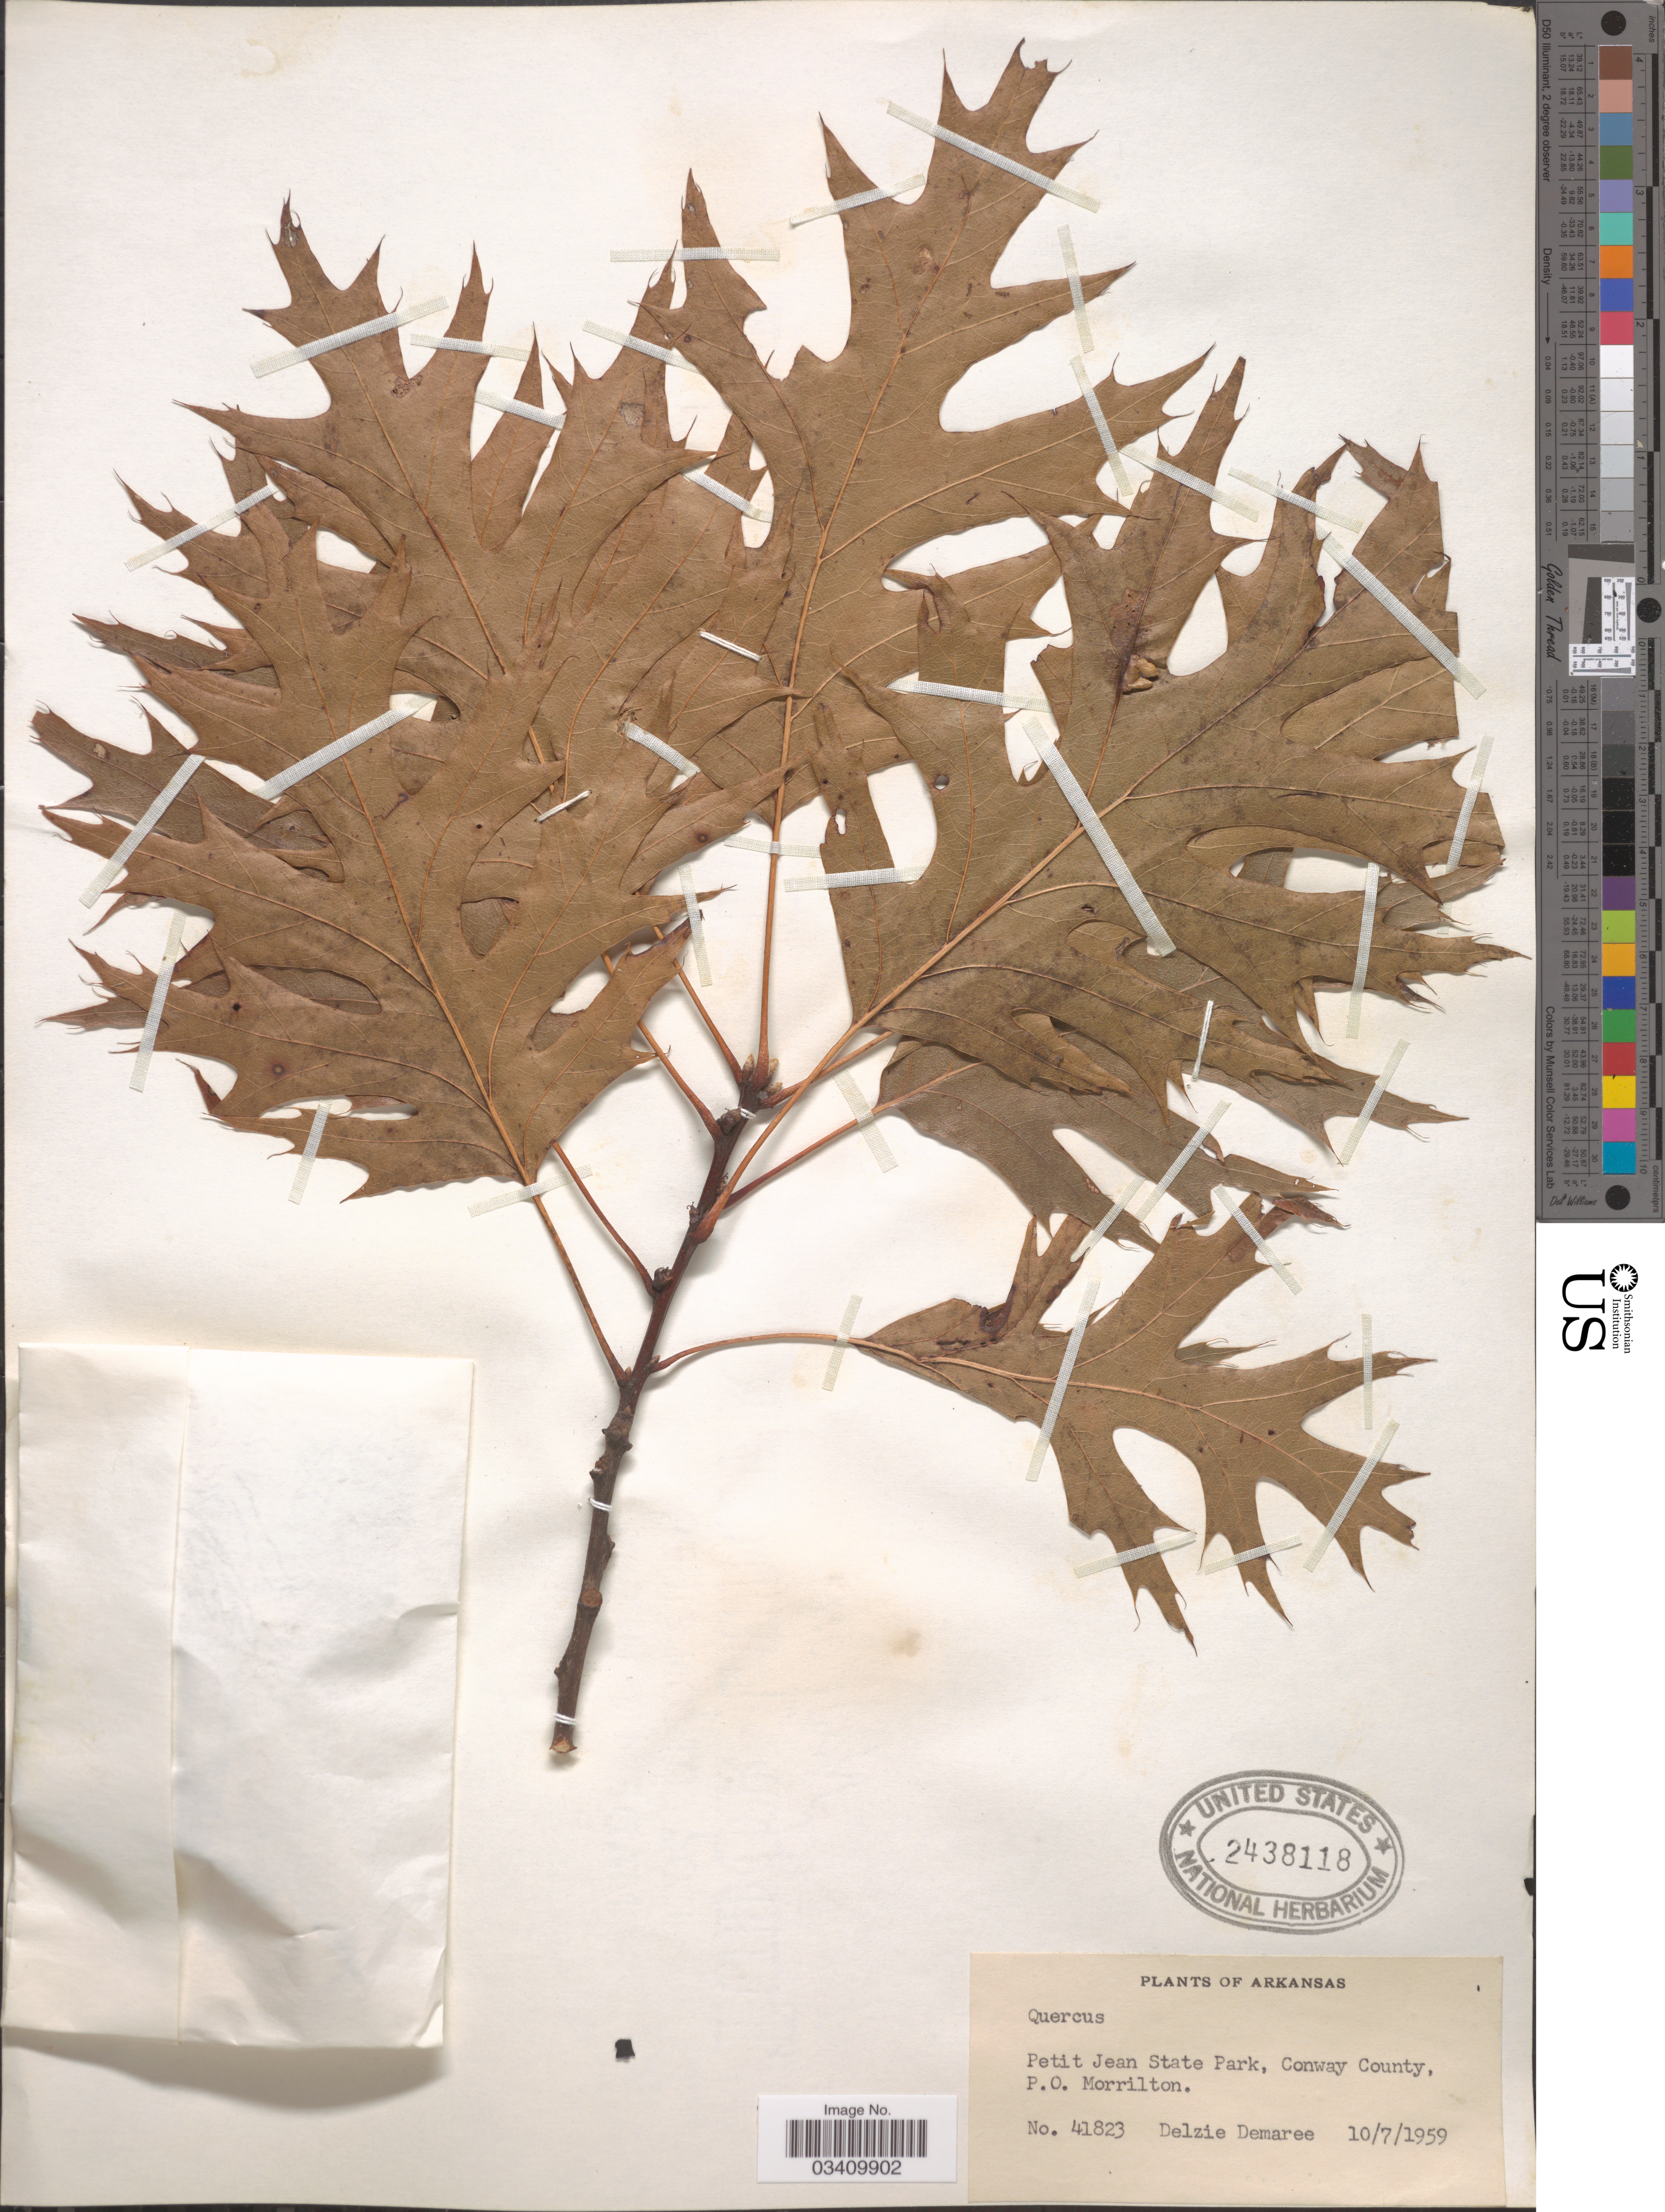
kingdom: Plantae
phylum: Tracheophyta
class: Magnoliopsida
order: Fagales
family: Fagaceae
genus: Quercus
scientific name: Quercus sp.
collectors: D. Demaree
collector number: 41823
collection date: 1959-10-07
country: United States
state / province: Arkansas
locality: Petit Jean State Park, Conway County, P. O. Morrilton.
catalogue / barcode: US 2438118